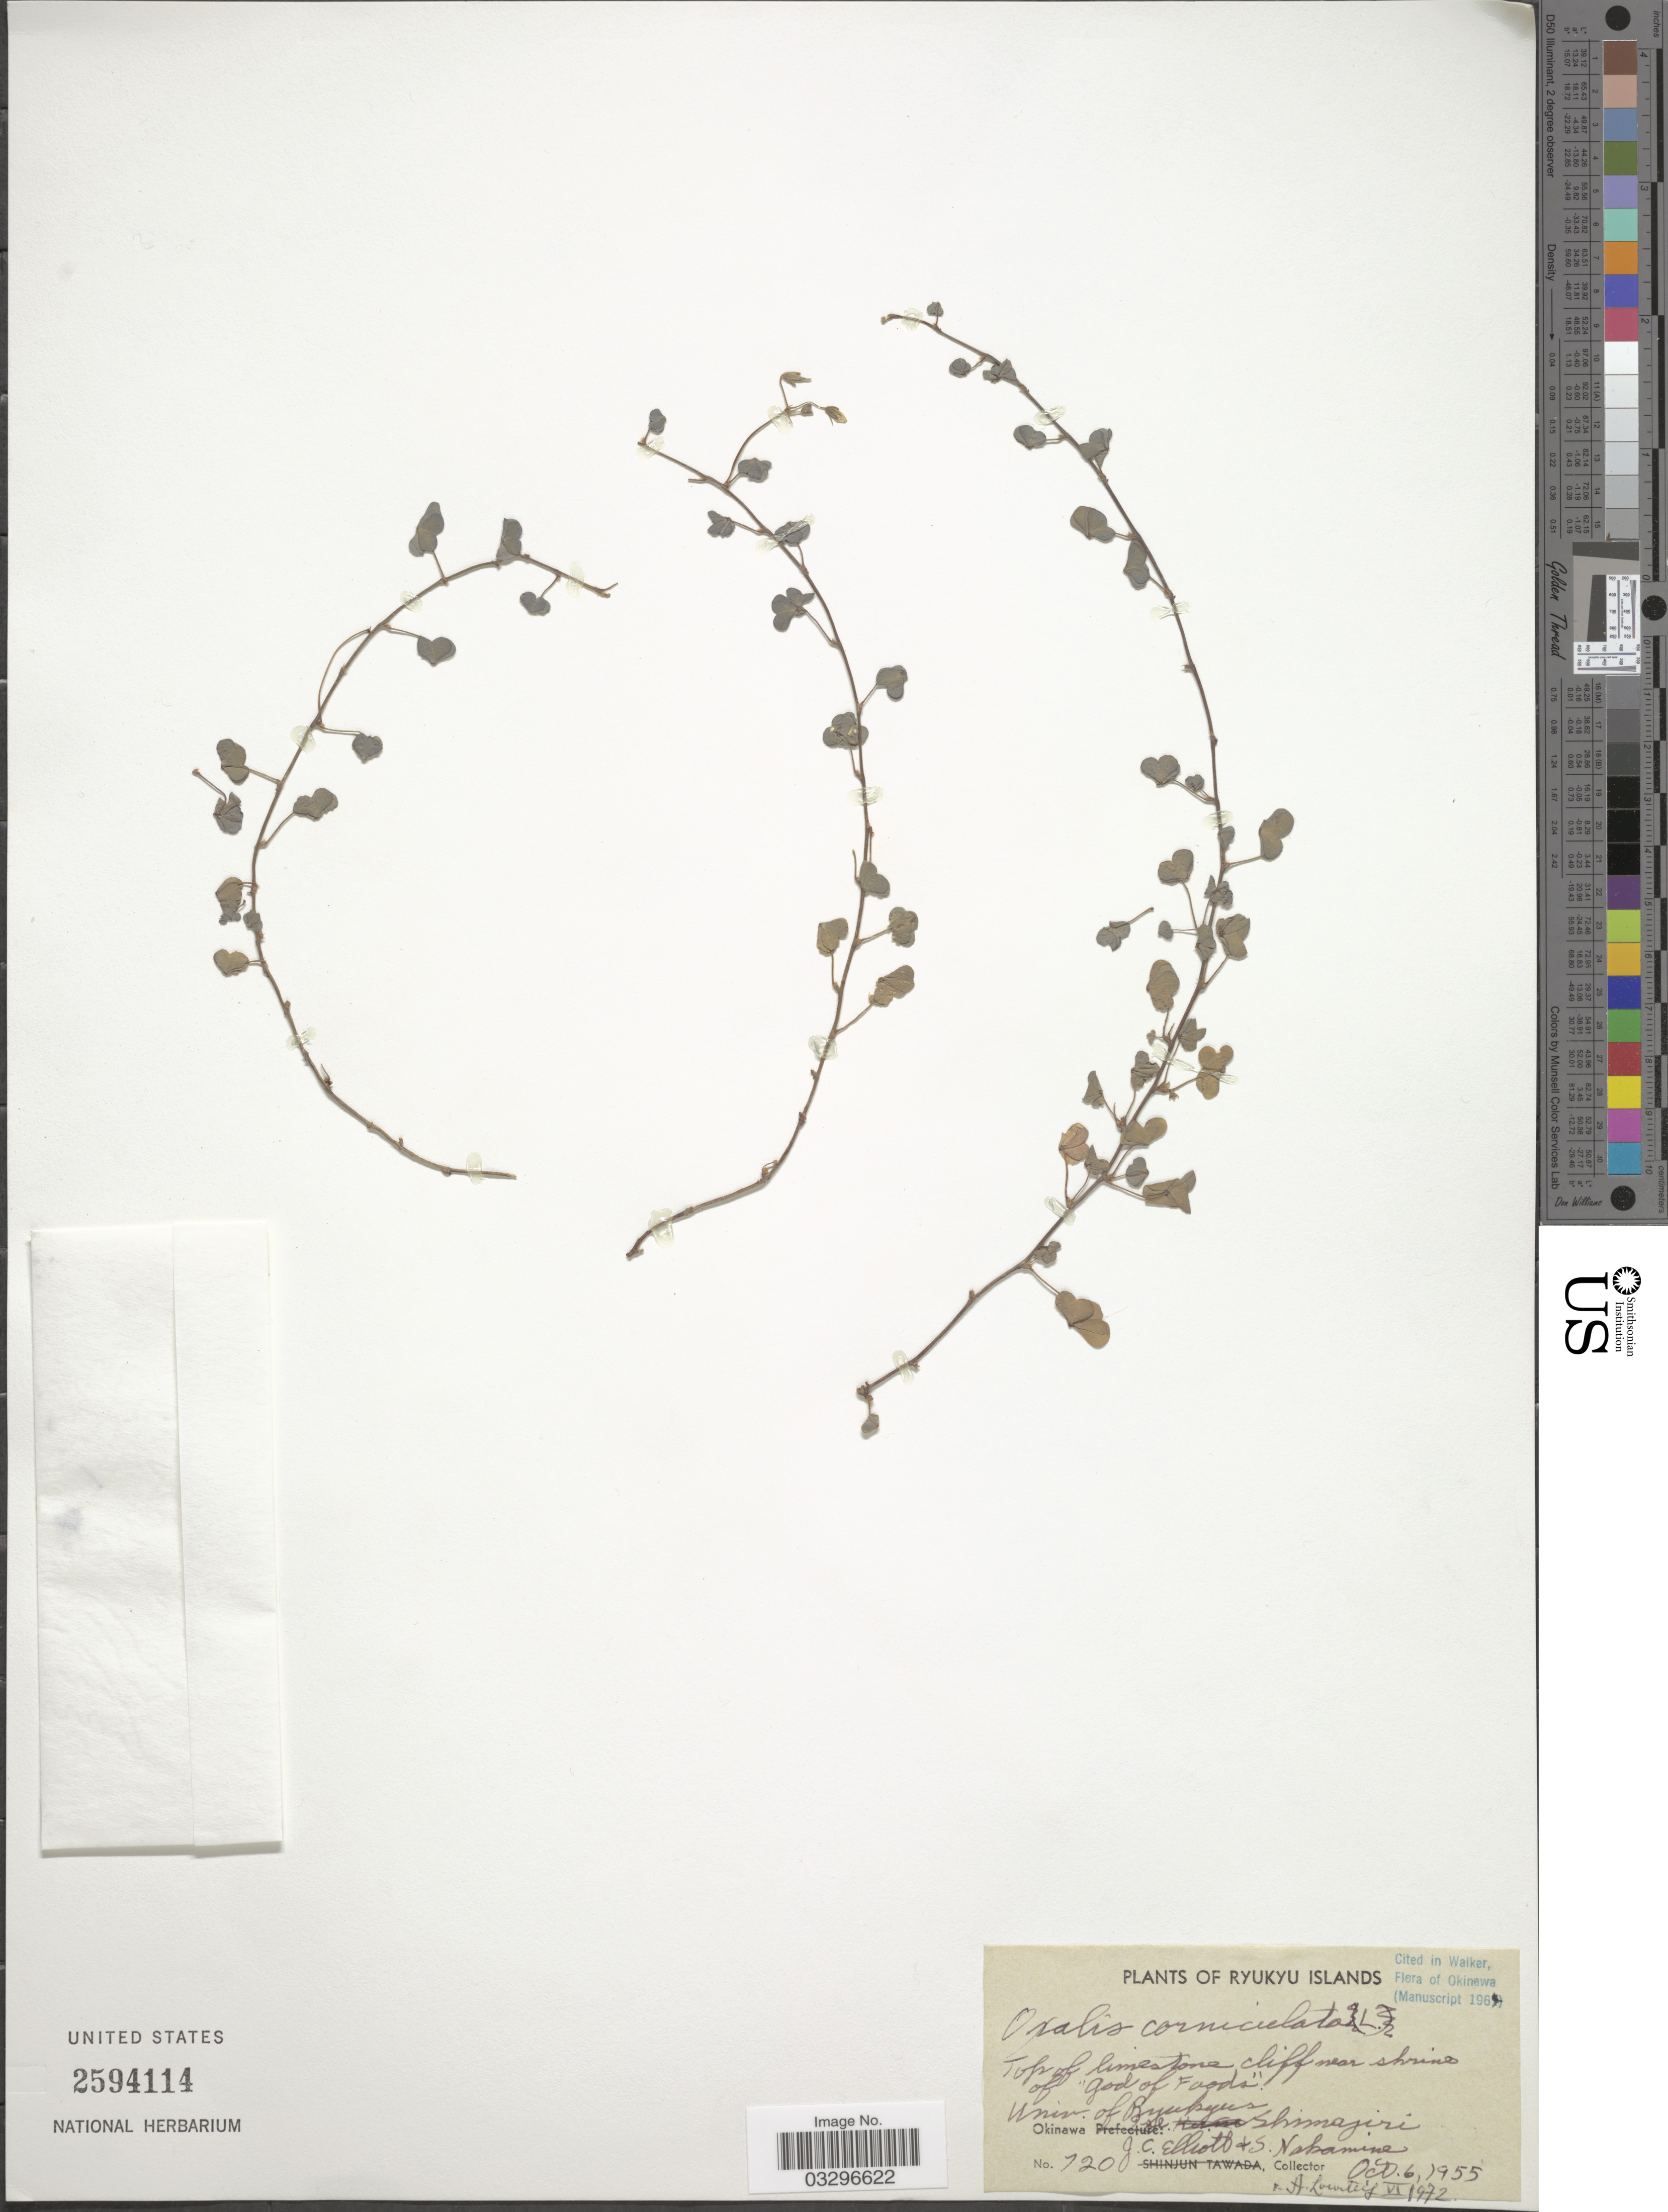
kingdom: Plantae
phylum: Tracheophyta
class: Magnoliopsida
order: Oxalidales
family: Oxalidaceae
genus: Oxalis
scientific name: Oxalis corniculata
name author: L.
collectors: J. C. Elliott & S. Nakamine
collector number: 720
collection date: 1955-10-06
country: Japan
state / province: Okinawa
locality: Ryukyu Islands, Univ. of Ryukyus. Okinawa [illegible text]: Shimajiri.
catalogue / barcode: US 2594114